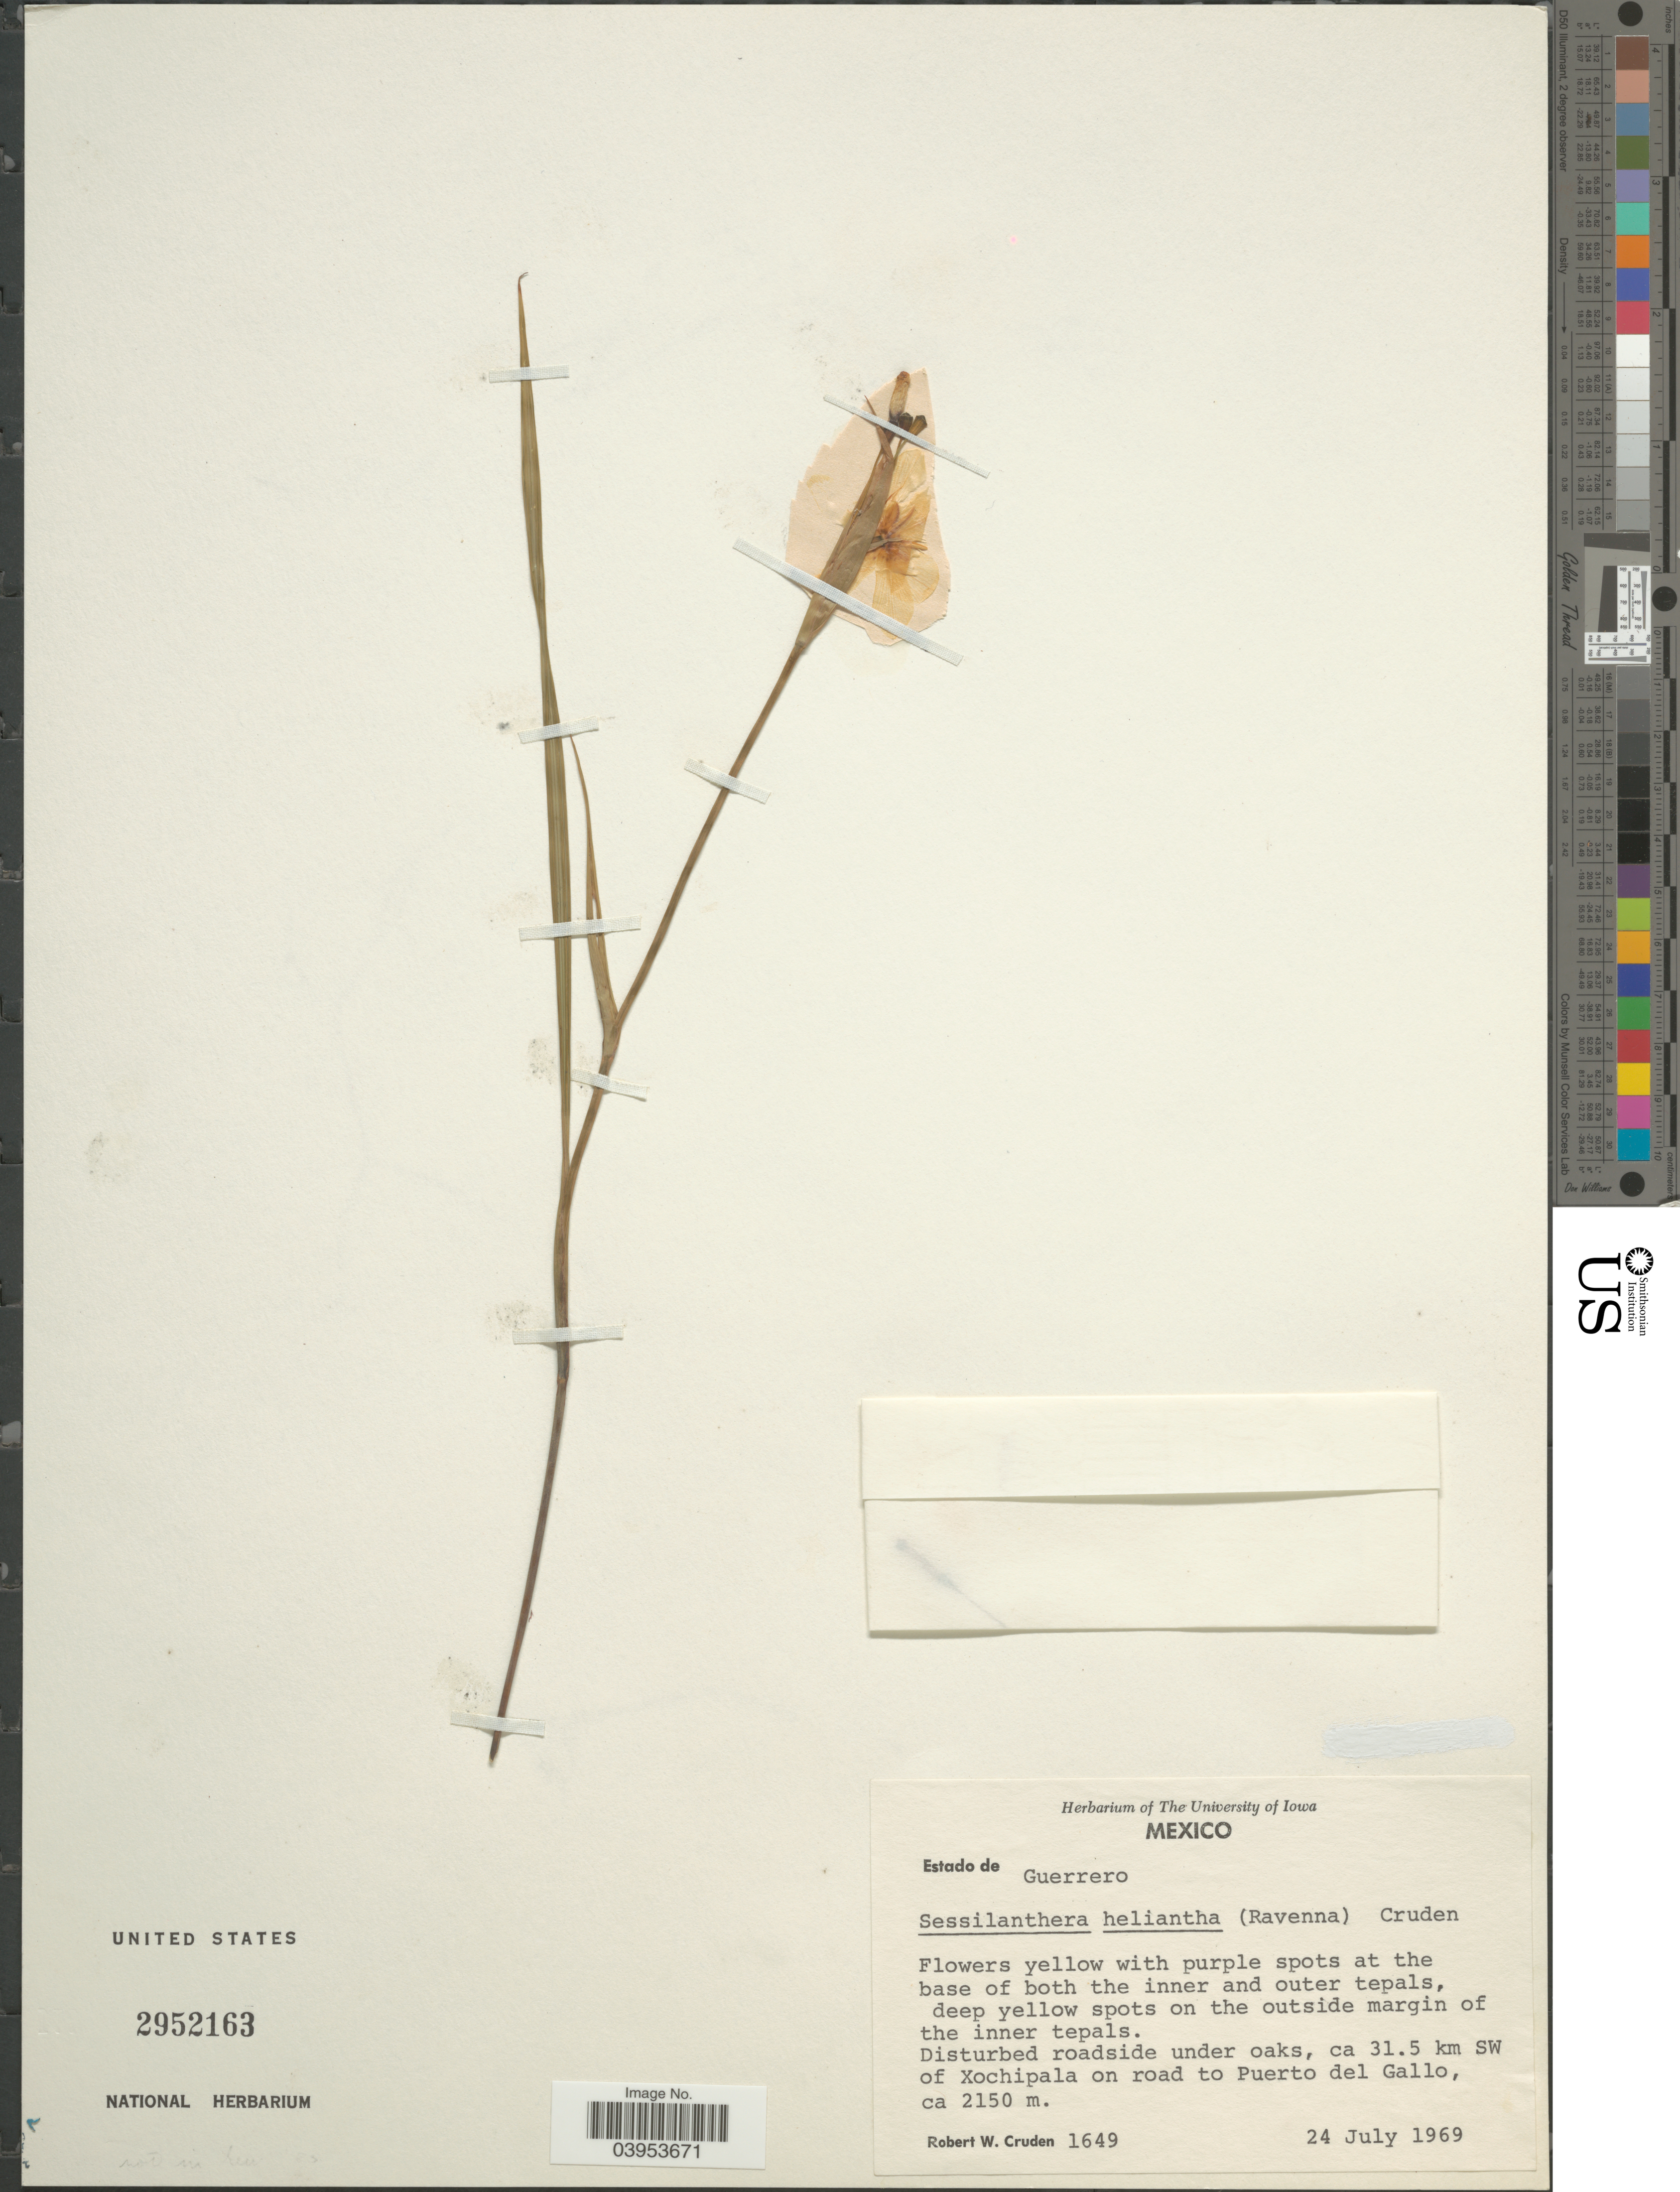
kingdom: Plantae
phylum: Tracheophyta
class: Liliopsida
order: Asparagales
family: Iridaceae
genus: Sessilanthera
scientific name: Sessilanthera heliantha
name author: (Ravenna) Cruden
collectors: R. W. Cruden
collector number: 1649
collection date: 1969-07-24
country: Mexico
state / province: Guerrero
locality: Disturbed roadside under oaks, ca 31.5 km SW of Xochipala on road to Puerto del Gallo.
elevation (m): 2150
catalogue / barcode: US 2952163